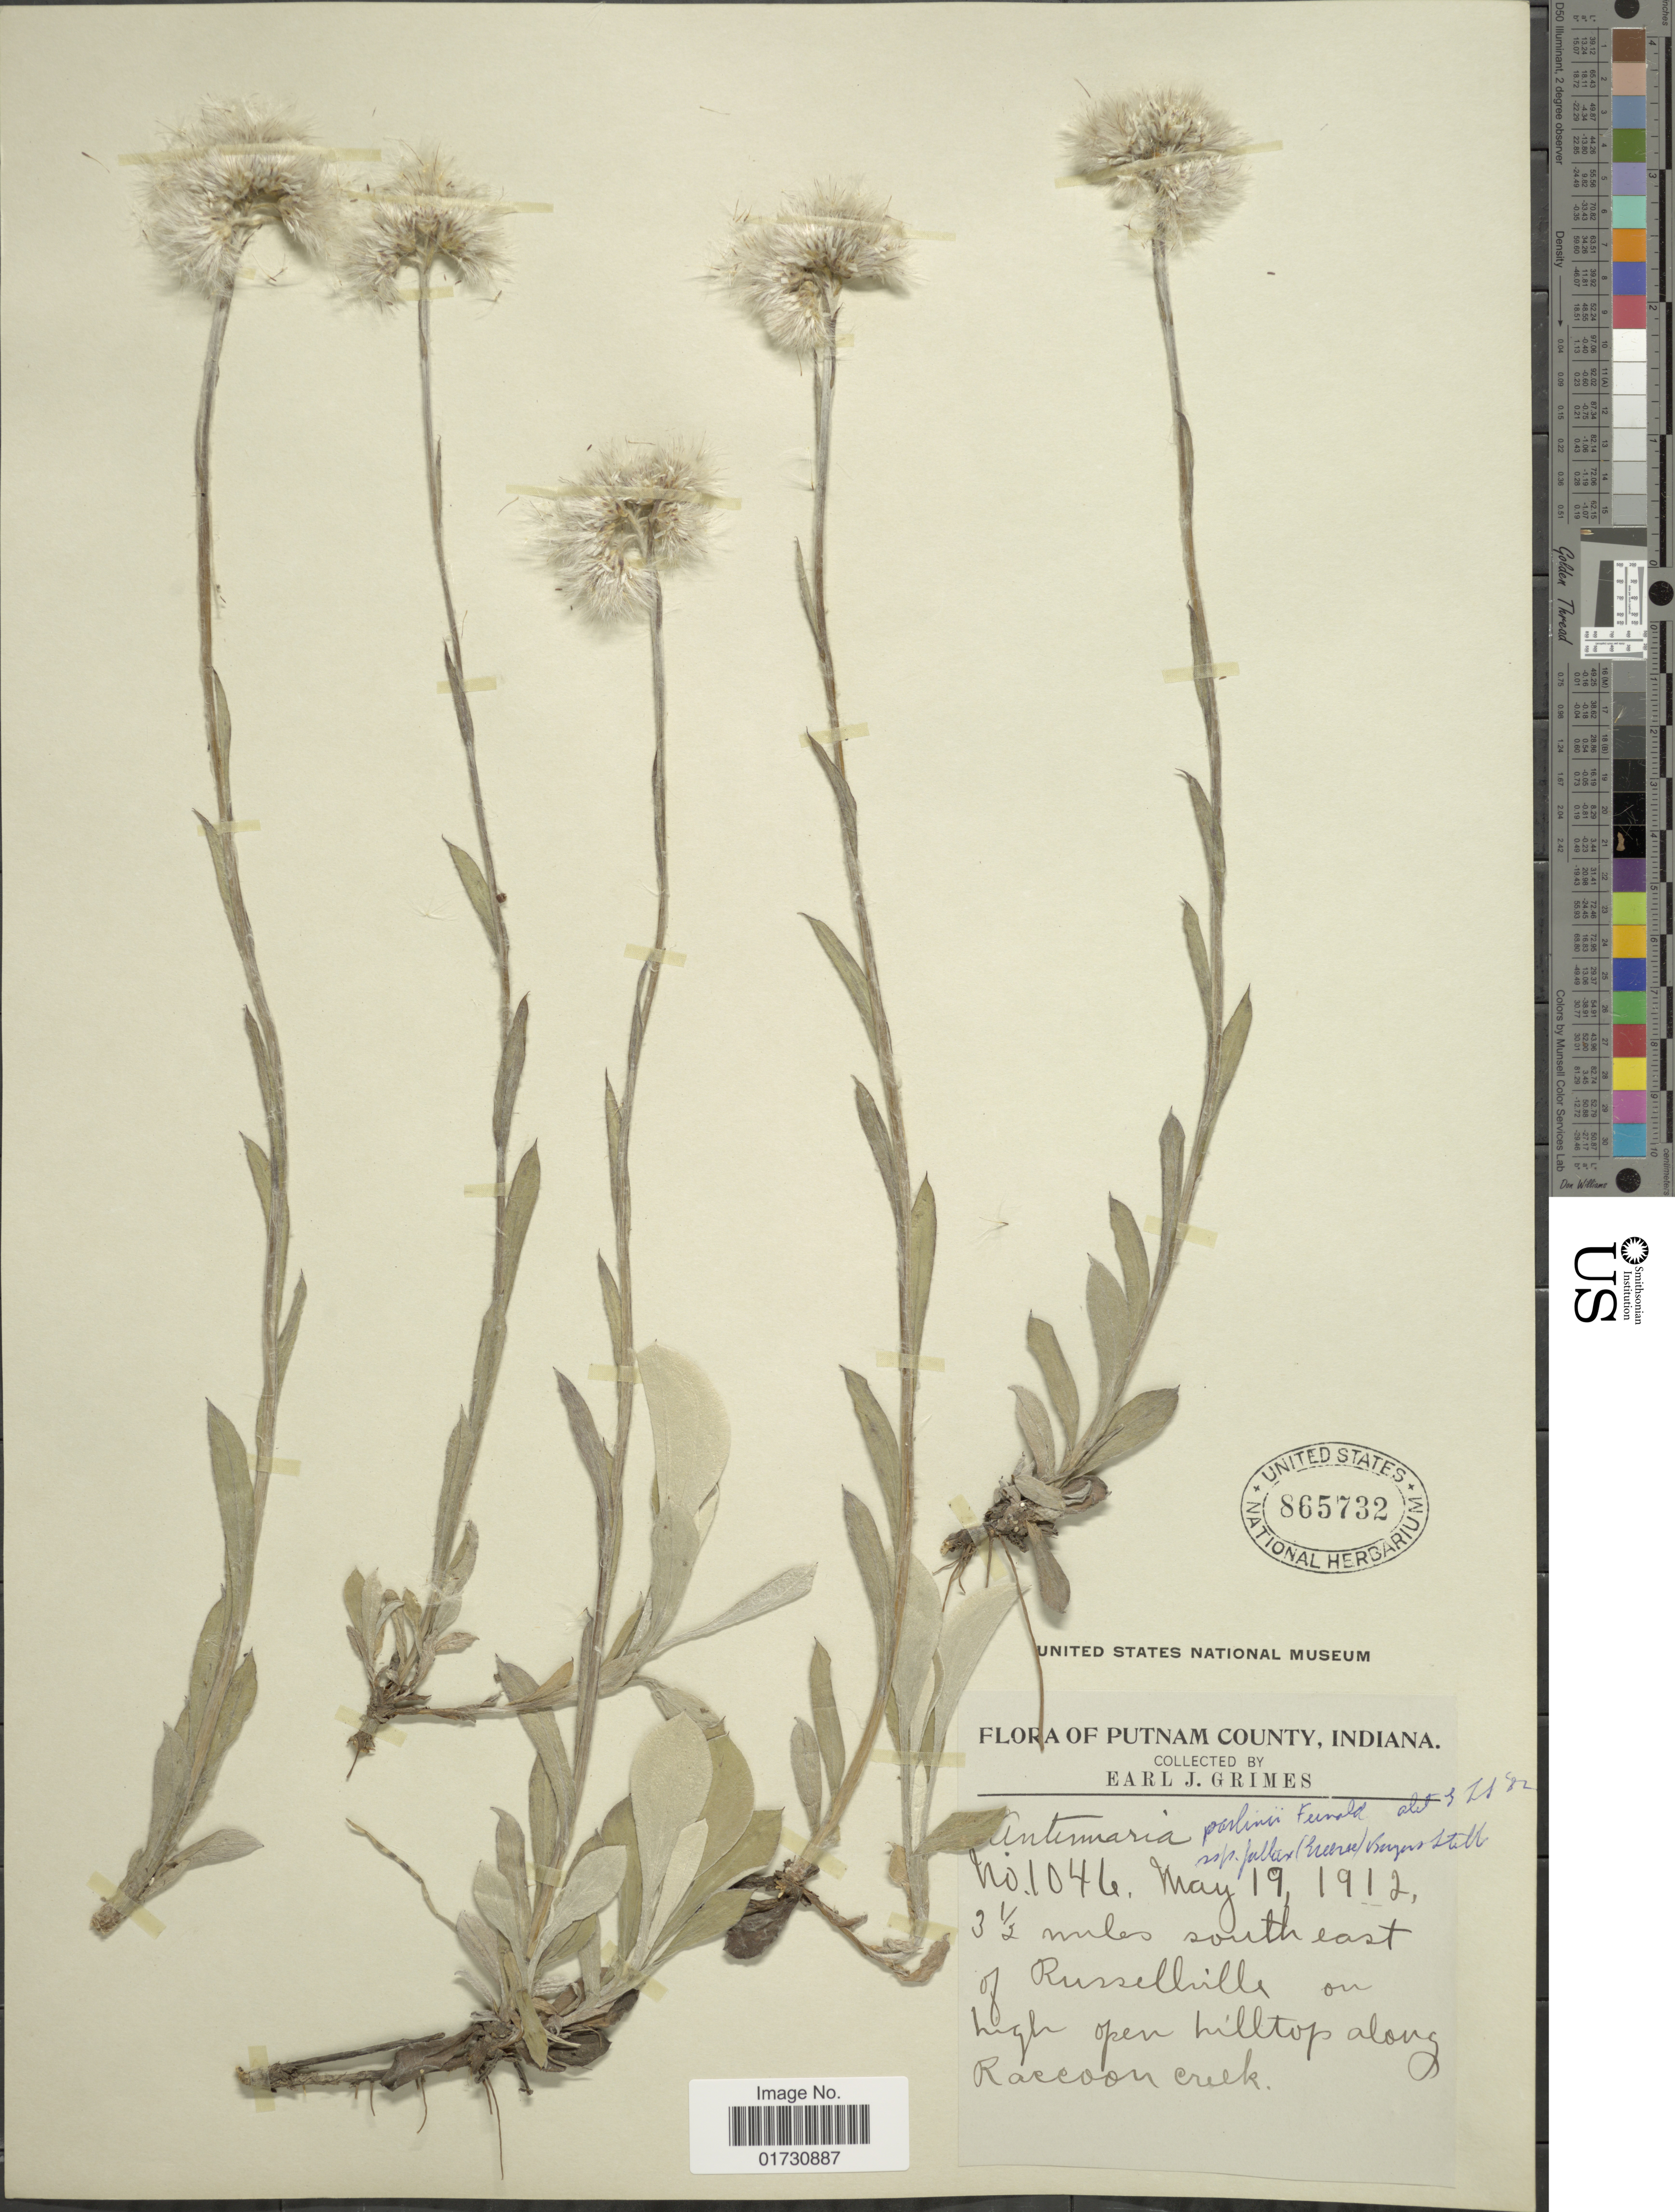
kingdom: Plantae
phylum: Tracheophyta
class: Magnoliopsida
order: Asterales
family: Asteraceae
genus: Antennaria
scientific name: Antennaria fallax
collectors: E. J. Grimes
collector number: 1046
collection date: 1912-05-19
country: United States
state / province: Indiana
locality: Putnam County, 3½ miles southeast of Russellvilla on high open hilltop along Raccoon Creek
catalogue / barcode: US 865732